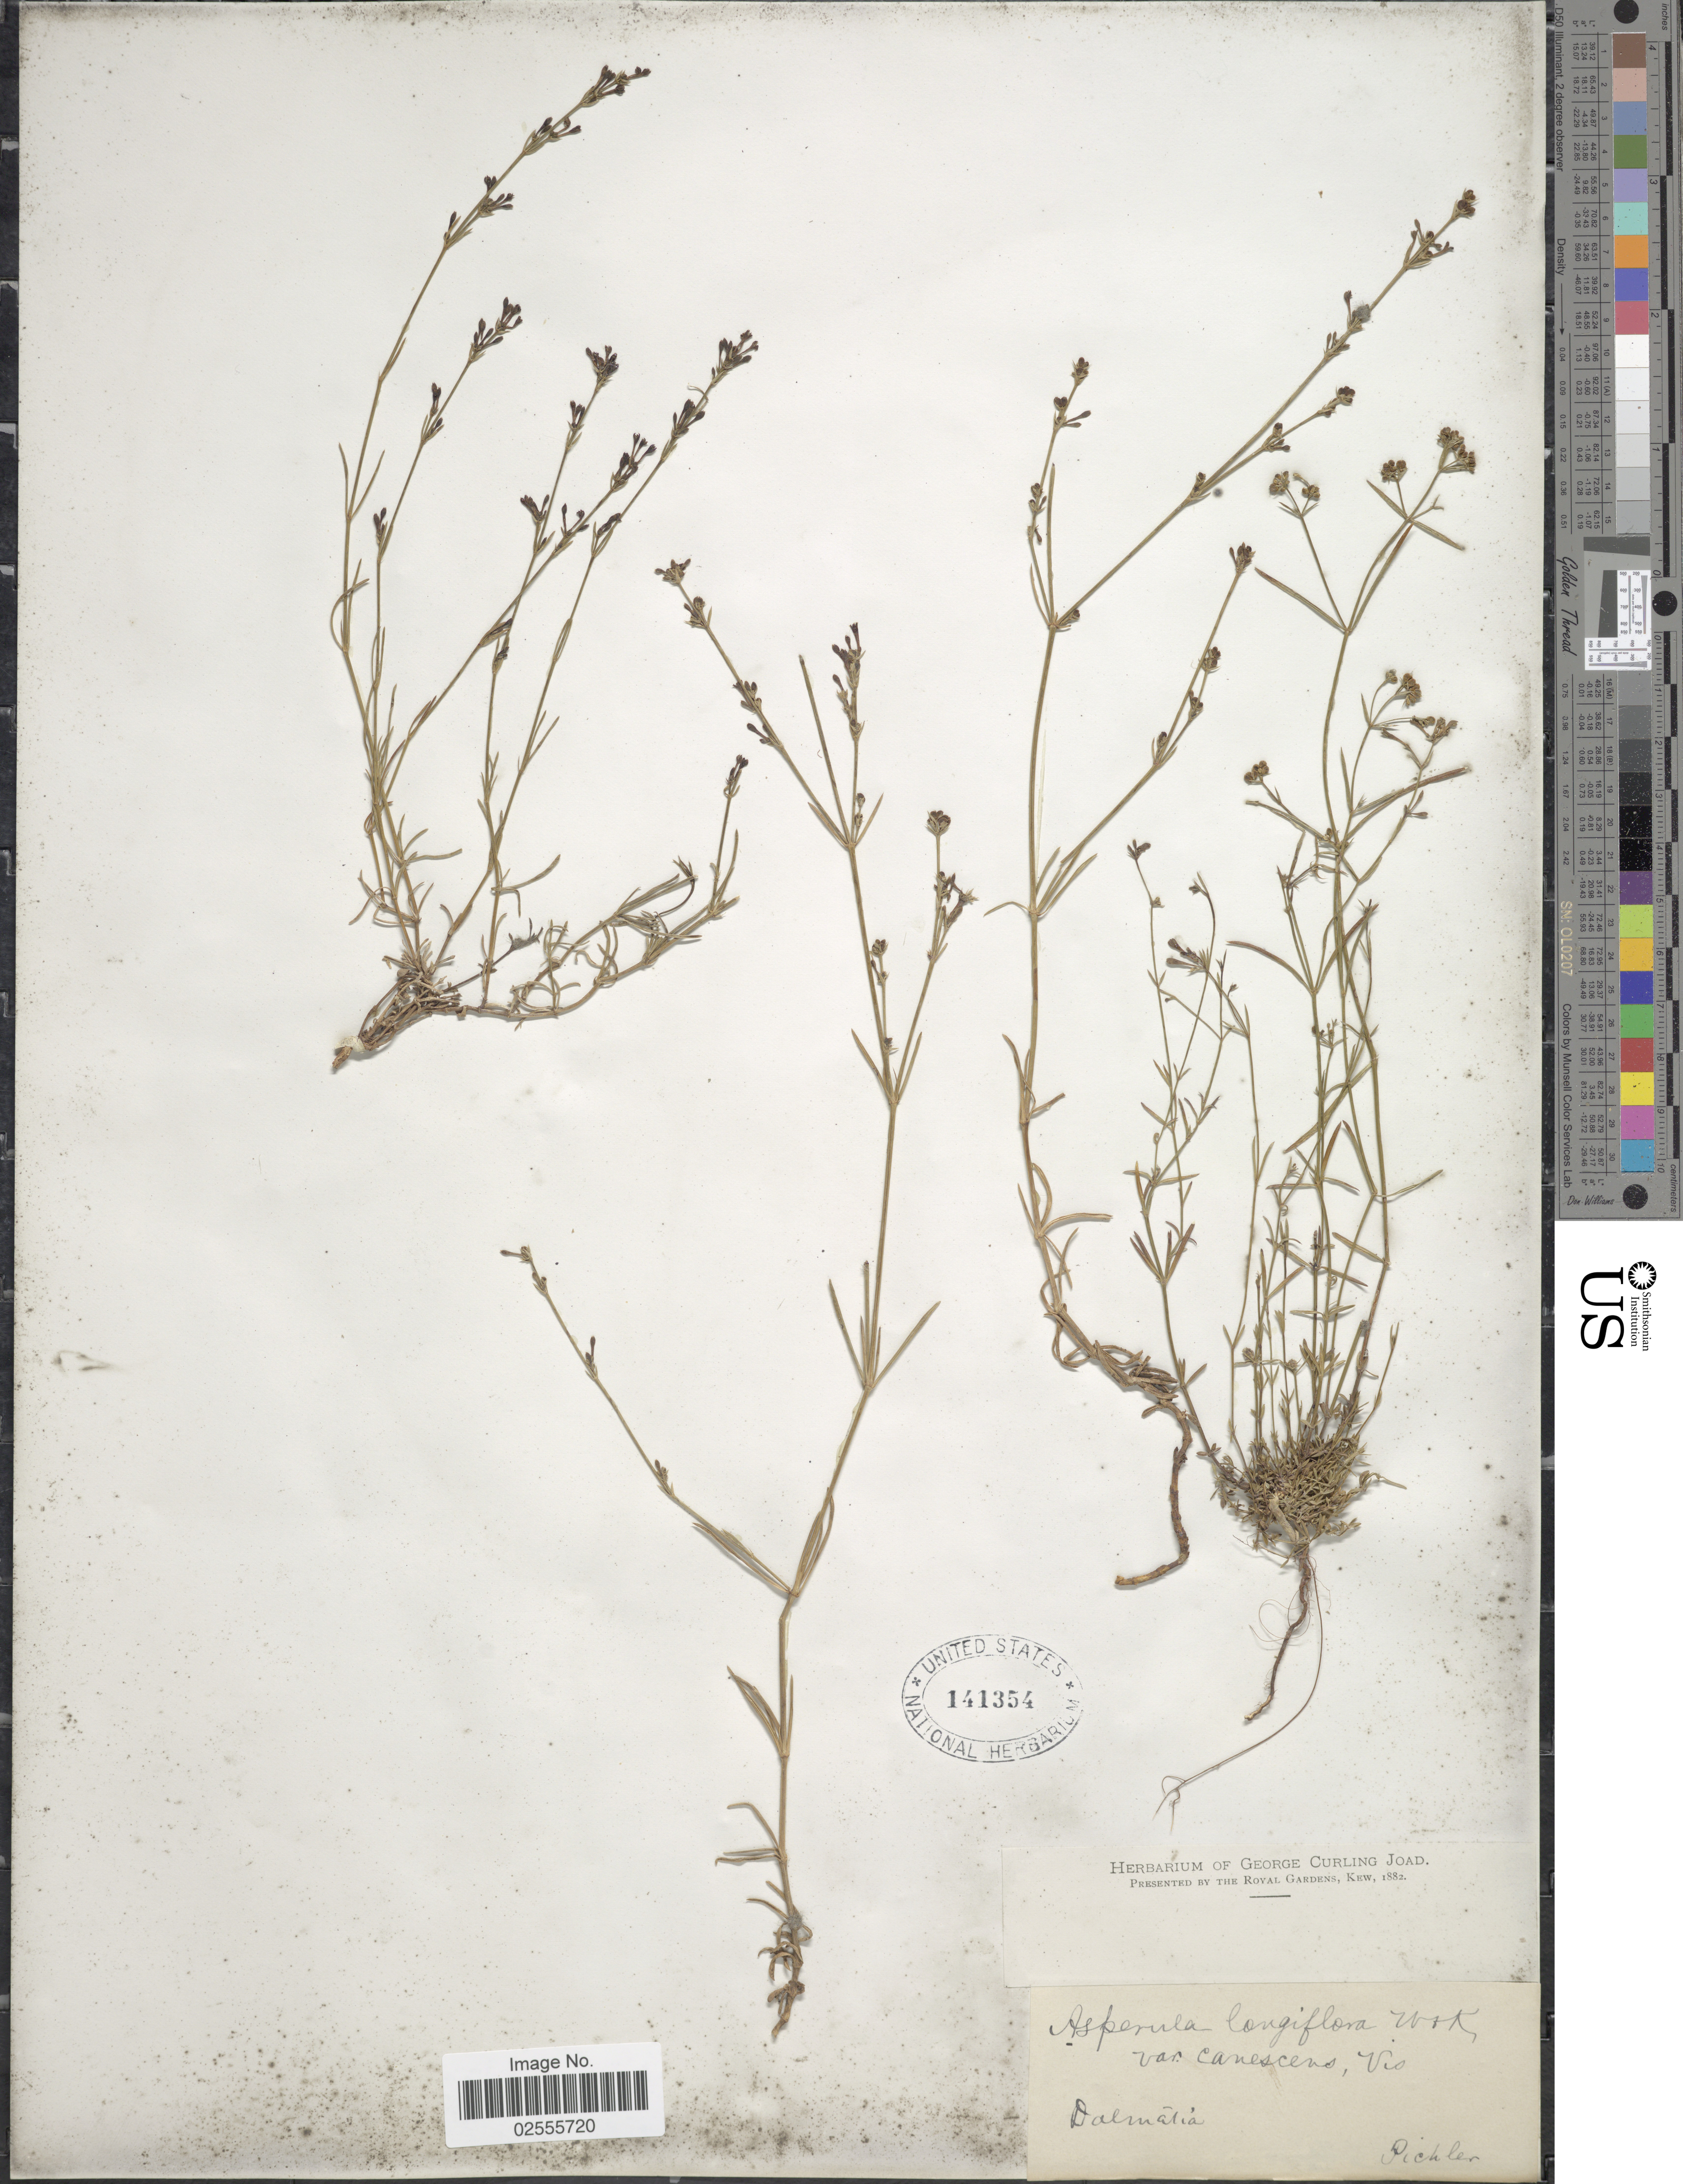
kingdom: Plantae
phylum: Tracheophyta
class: Magnoliopsida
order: Gentianales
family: Rubiaceae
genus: Asperula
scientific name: Asperula longiflora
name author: Waldst. & Kit.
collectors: Pichler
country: Croatia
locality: Dalmatia.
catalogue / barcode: US 141354